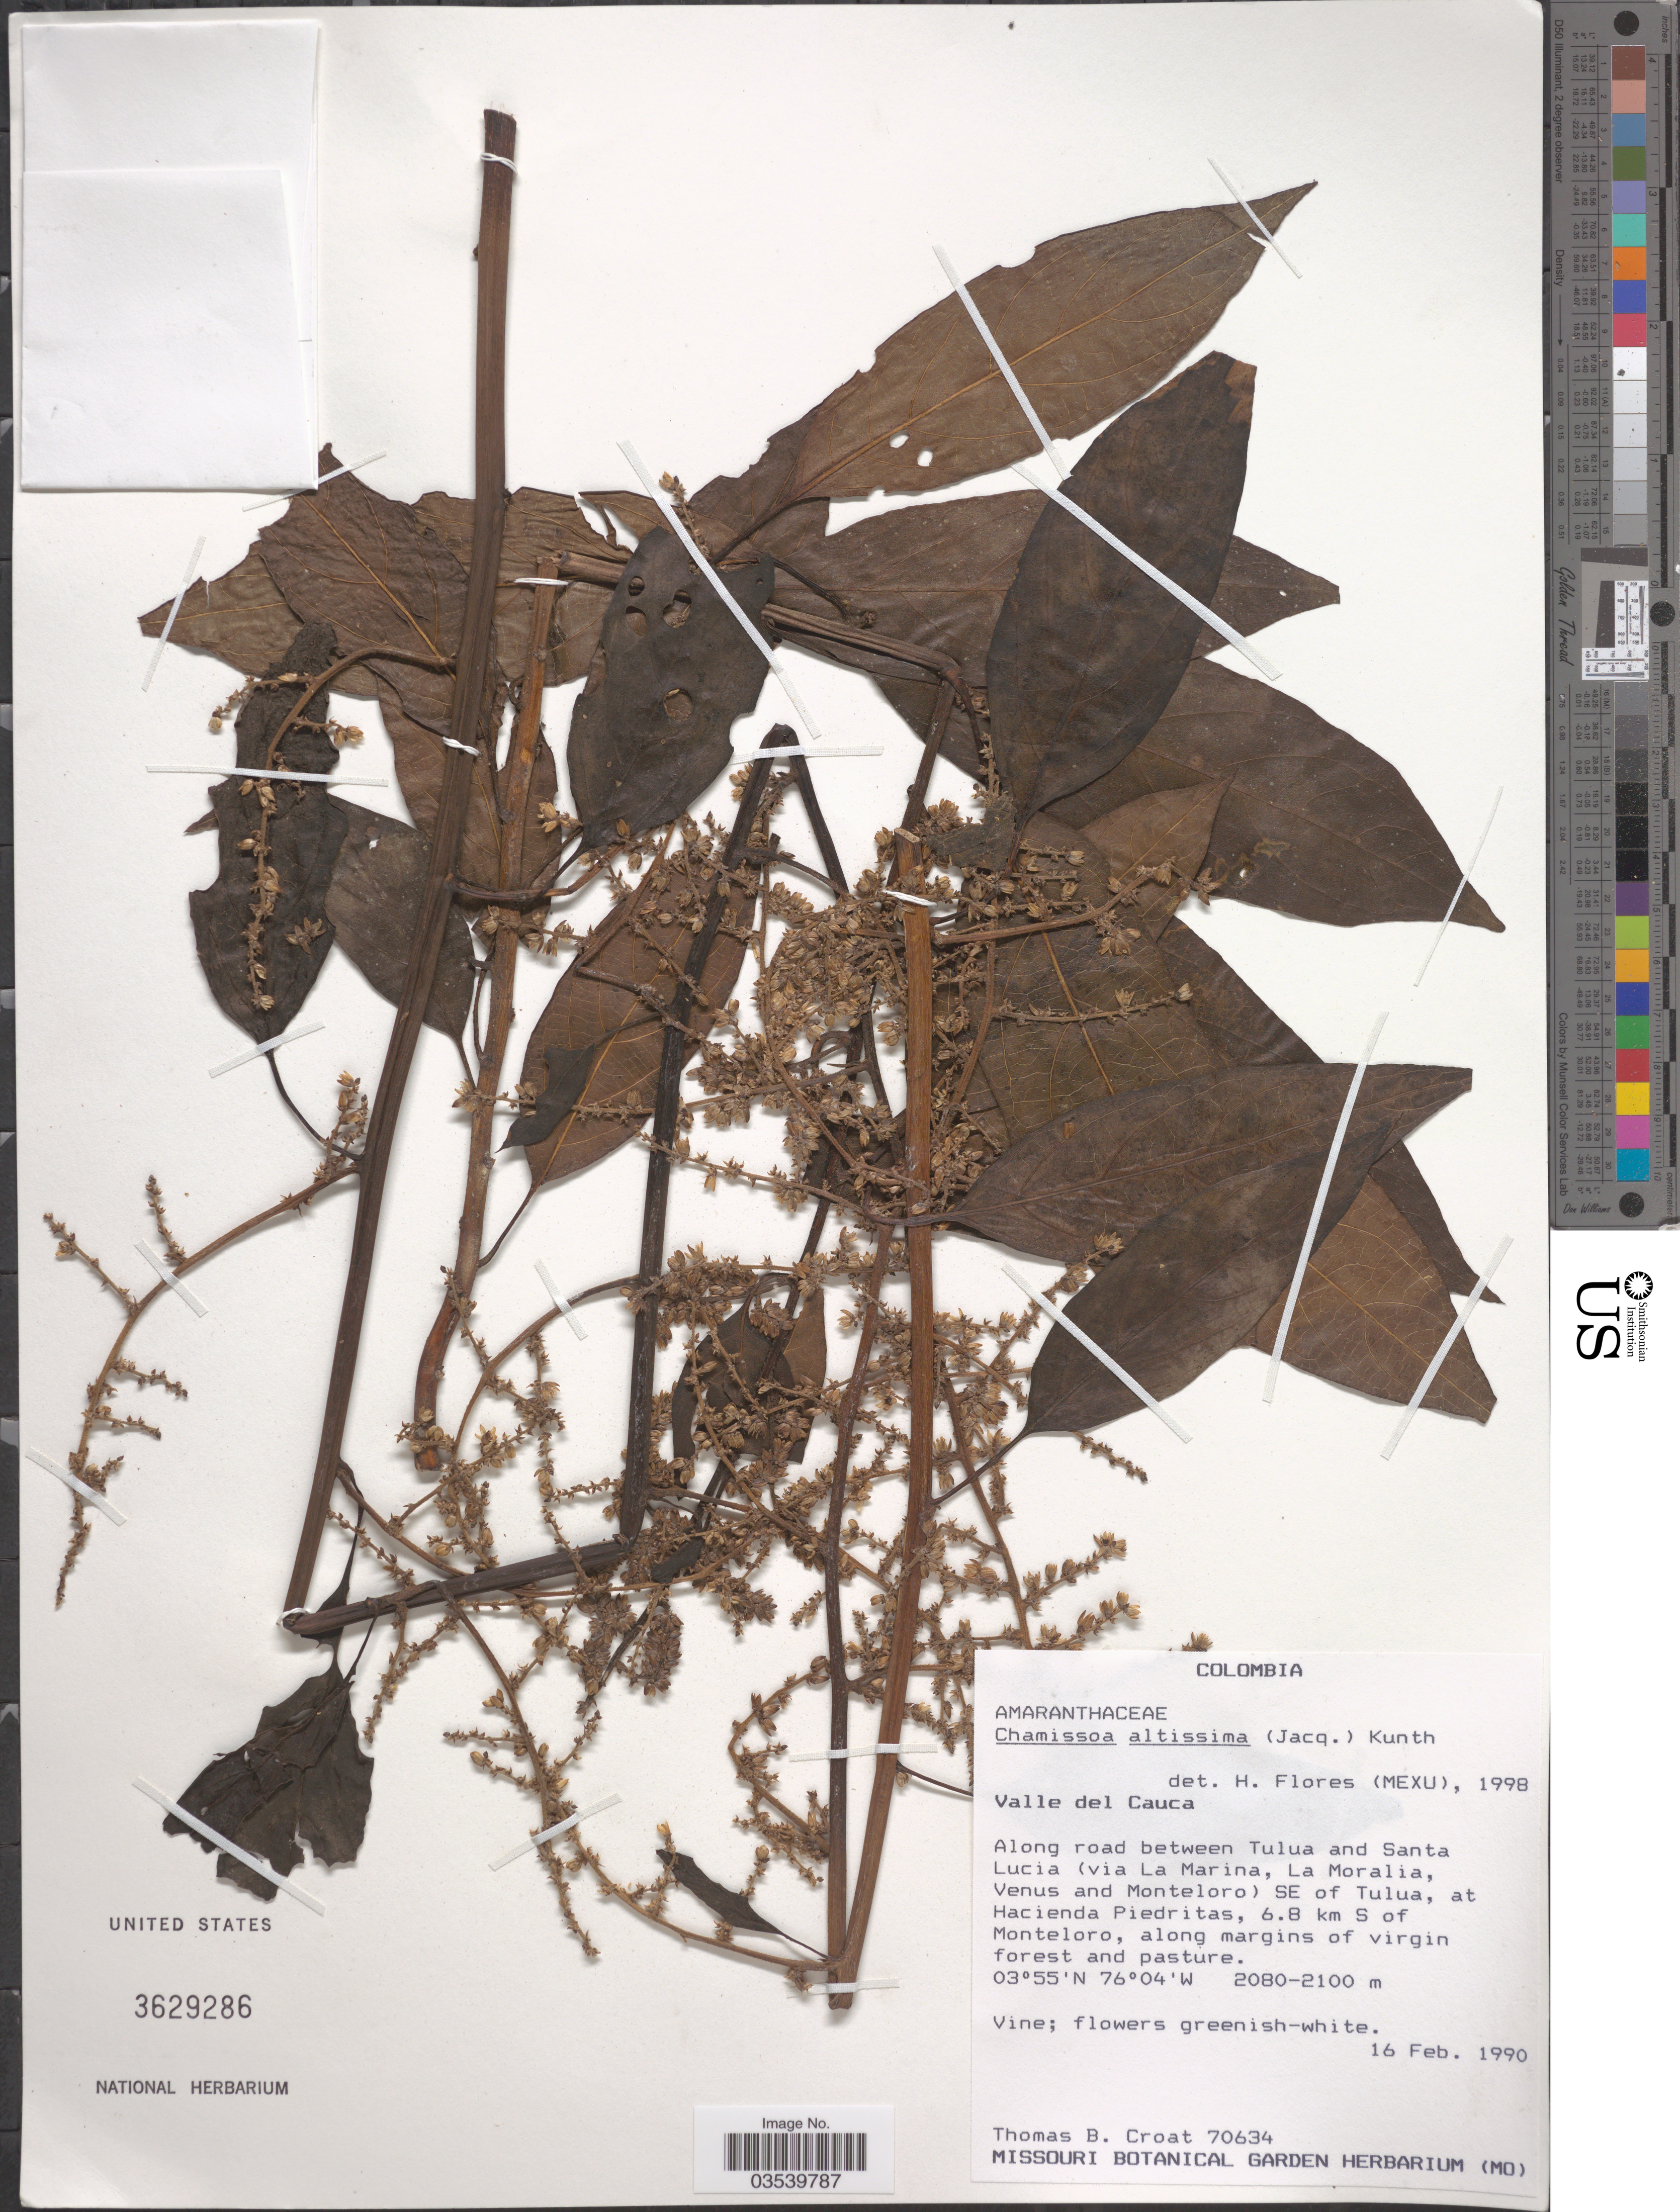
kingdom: Plantae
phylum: Tracheophyta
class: Magnoliopsida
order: Caryophyllales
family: Amaranthaceae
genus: Chamissoa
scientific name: Chamissoa altissima var. altissima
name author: (Jacq.) Kunth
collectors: T. B. Croat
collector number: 70634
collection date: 1990-02-16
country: Colombia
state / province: Cauca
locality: Valle del Cauca. Along road between Tulua and Santa Lucia (via La Marina, La Moralia, Venus and Monteloro) SE of Tulua, at Hacienda Piedritas, 6.8 km S of Monteloro.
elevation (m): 2080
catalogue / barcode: US 3629286